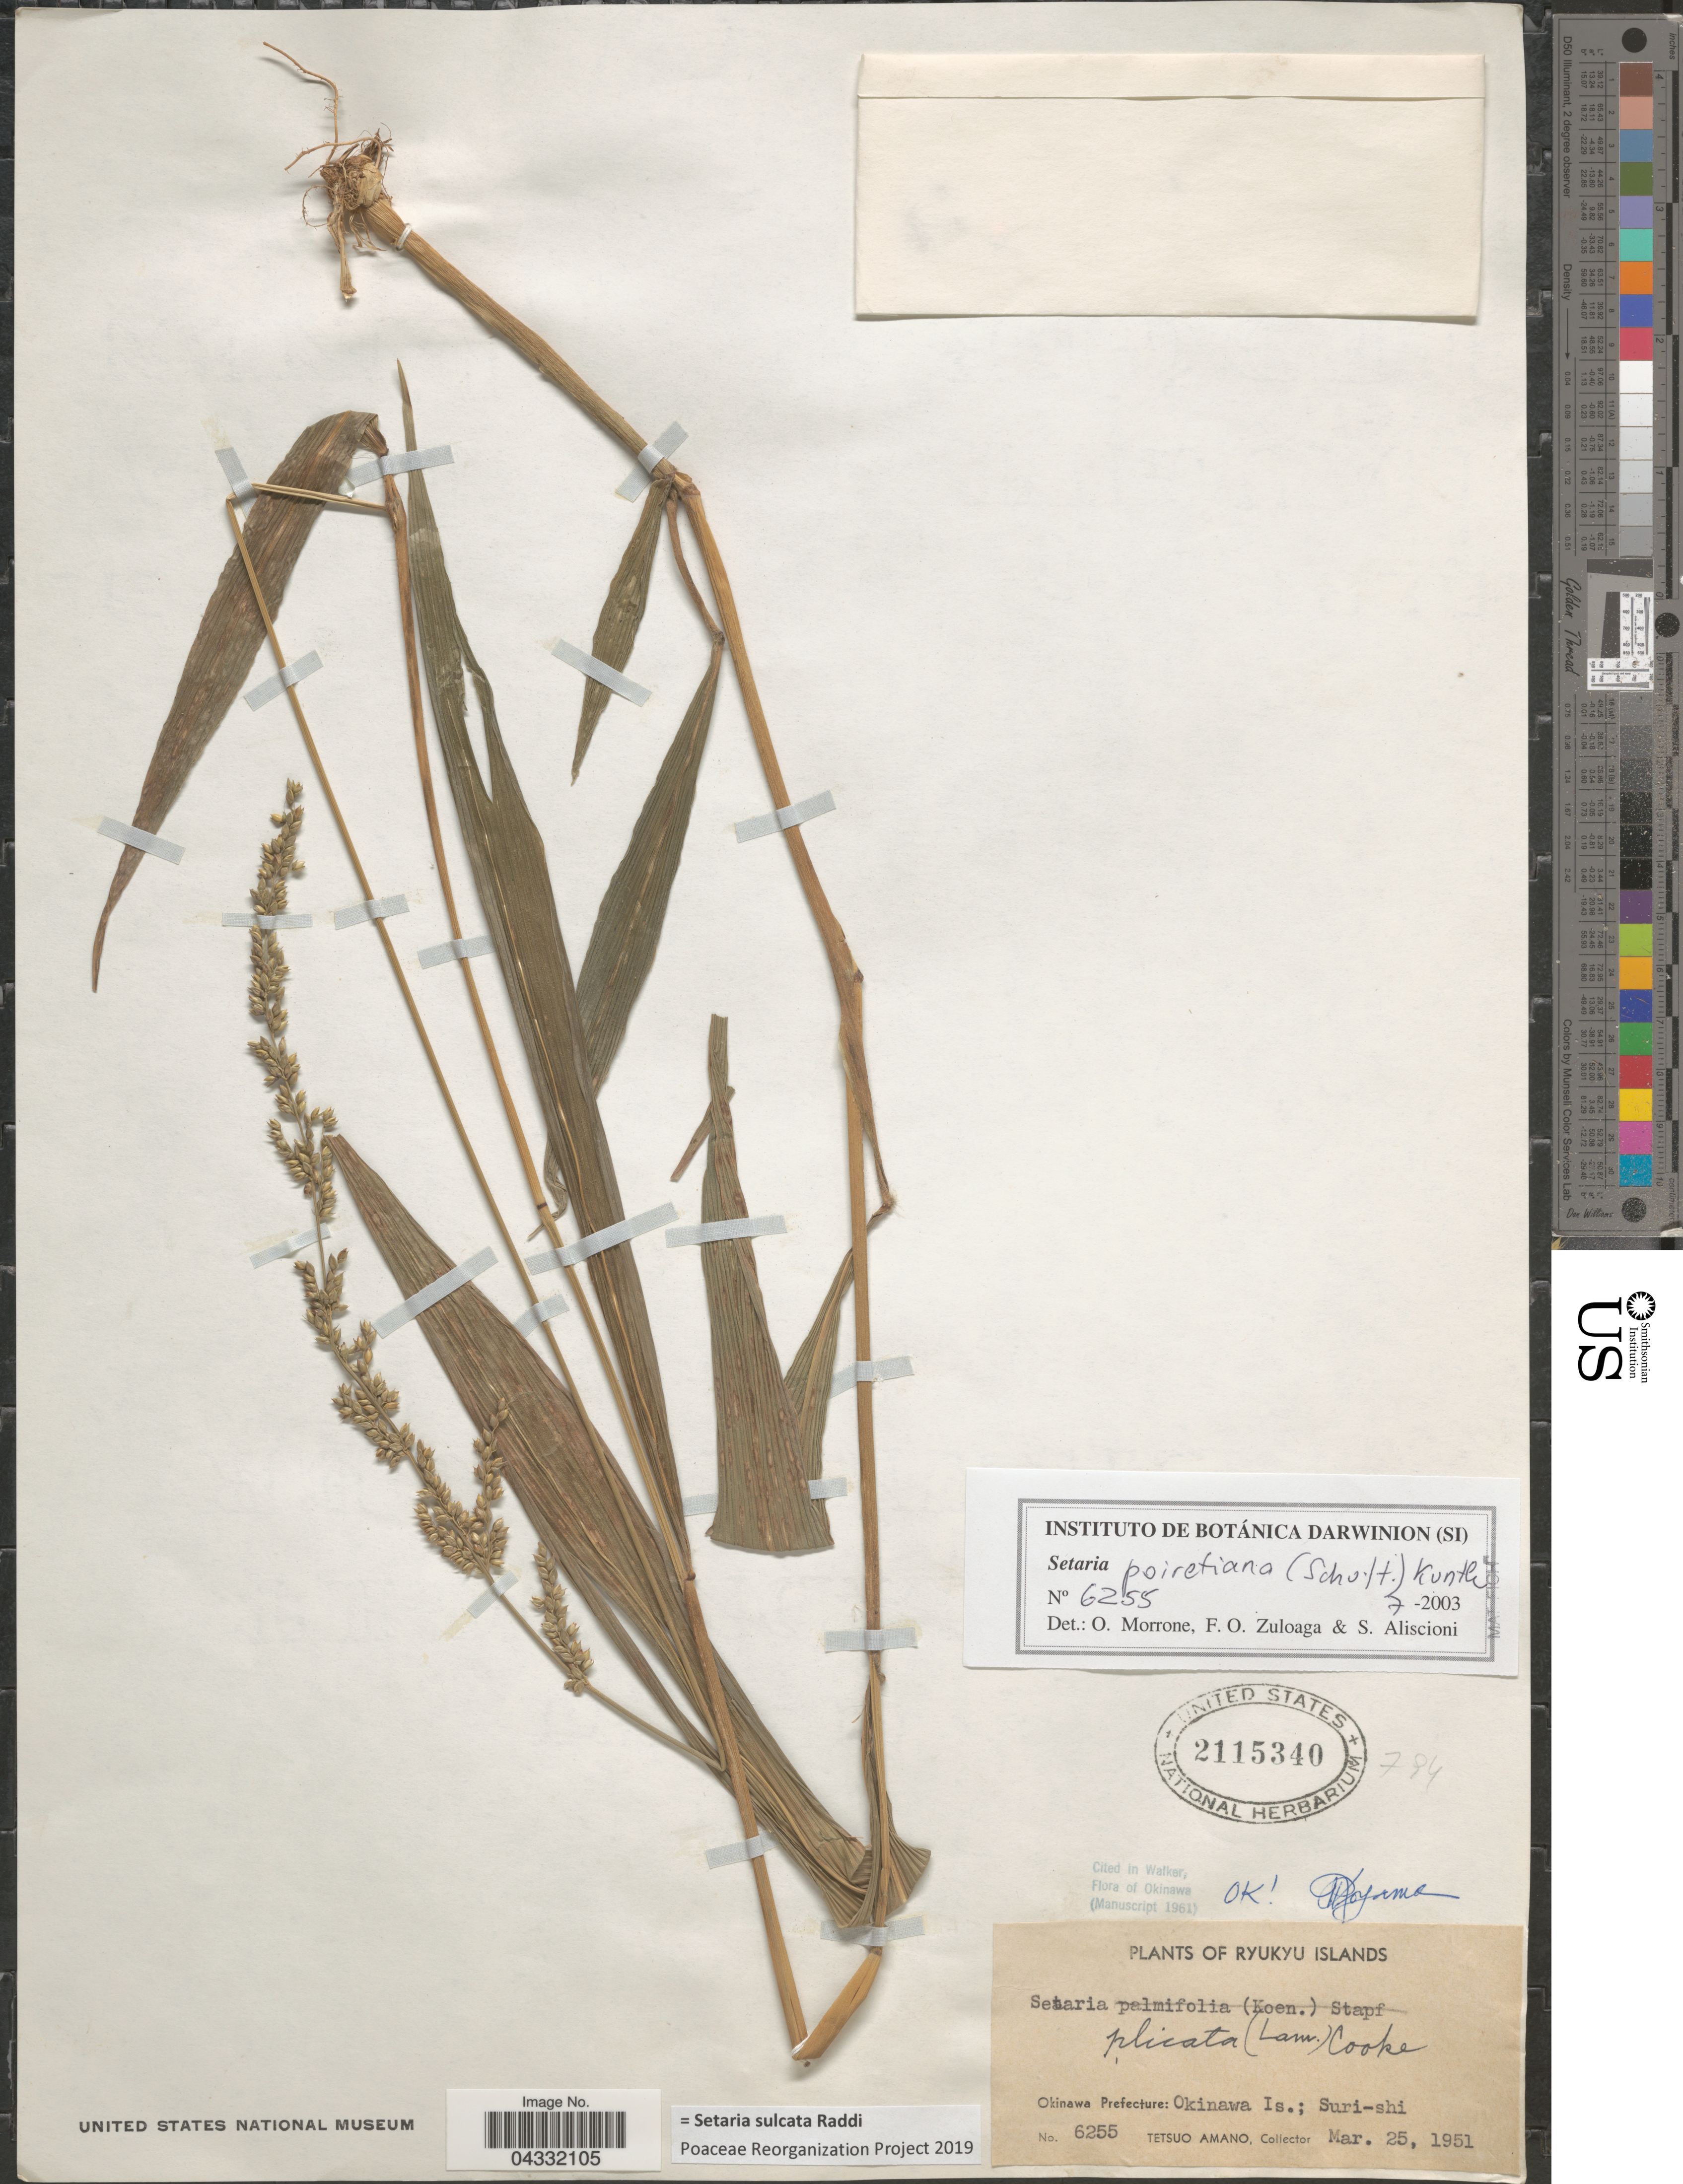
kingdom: Plantae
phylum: Tracheophyta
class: Liliopsida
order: Poales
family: Poaceae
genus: Setaria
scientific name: Setaria sulcata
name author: Raddi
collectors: T. Amano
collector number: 6255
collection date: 1951-03-25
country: Japan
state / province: Okinawa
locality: Ryukyu Islands. Okinawa Prefecture: Okinawa Is.; Suri-shi.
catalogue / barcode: US 2115340